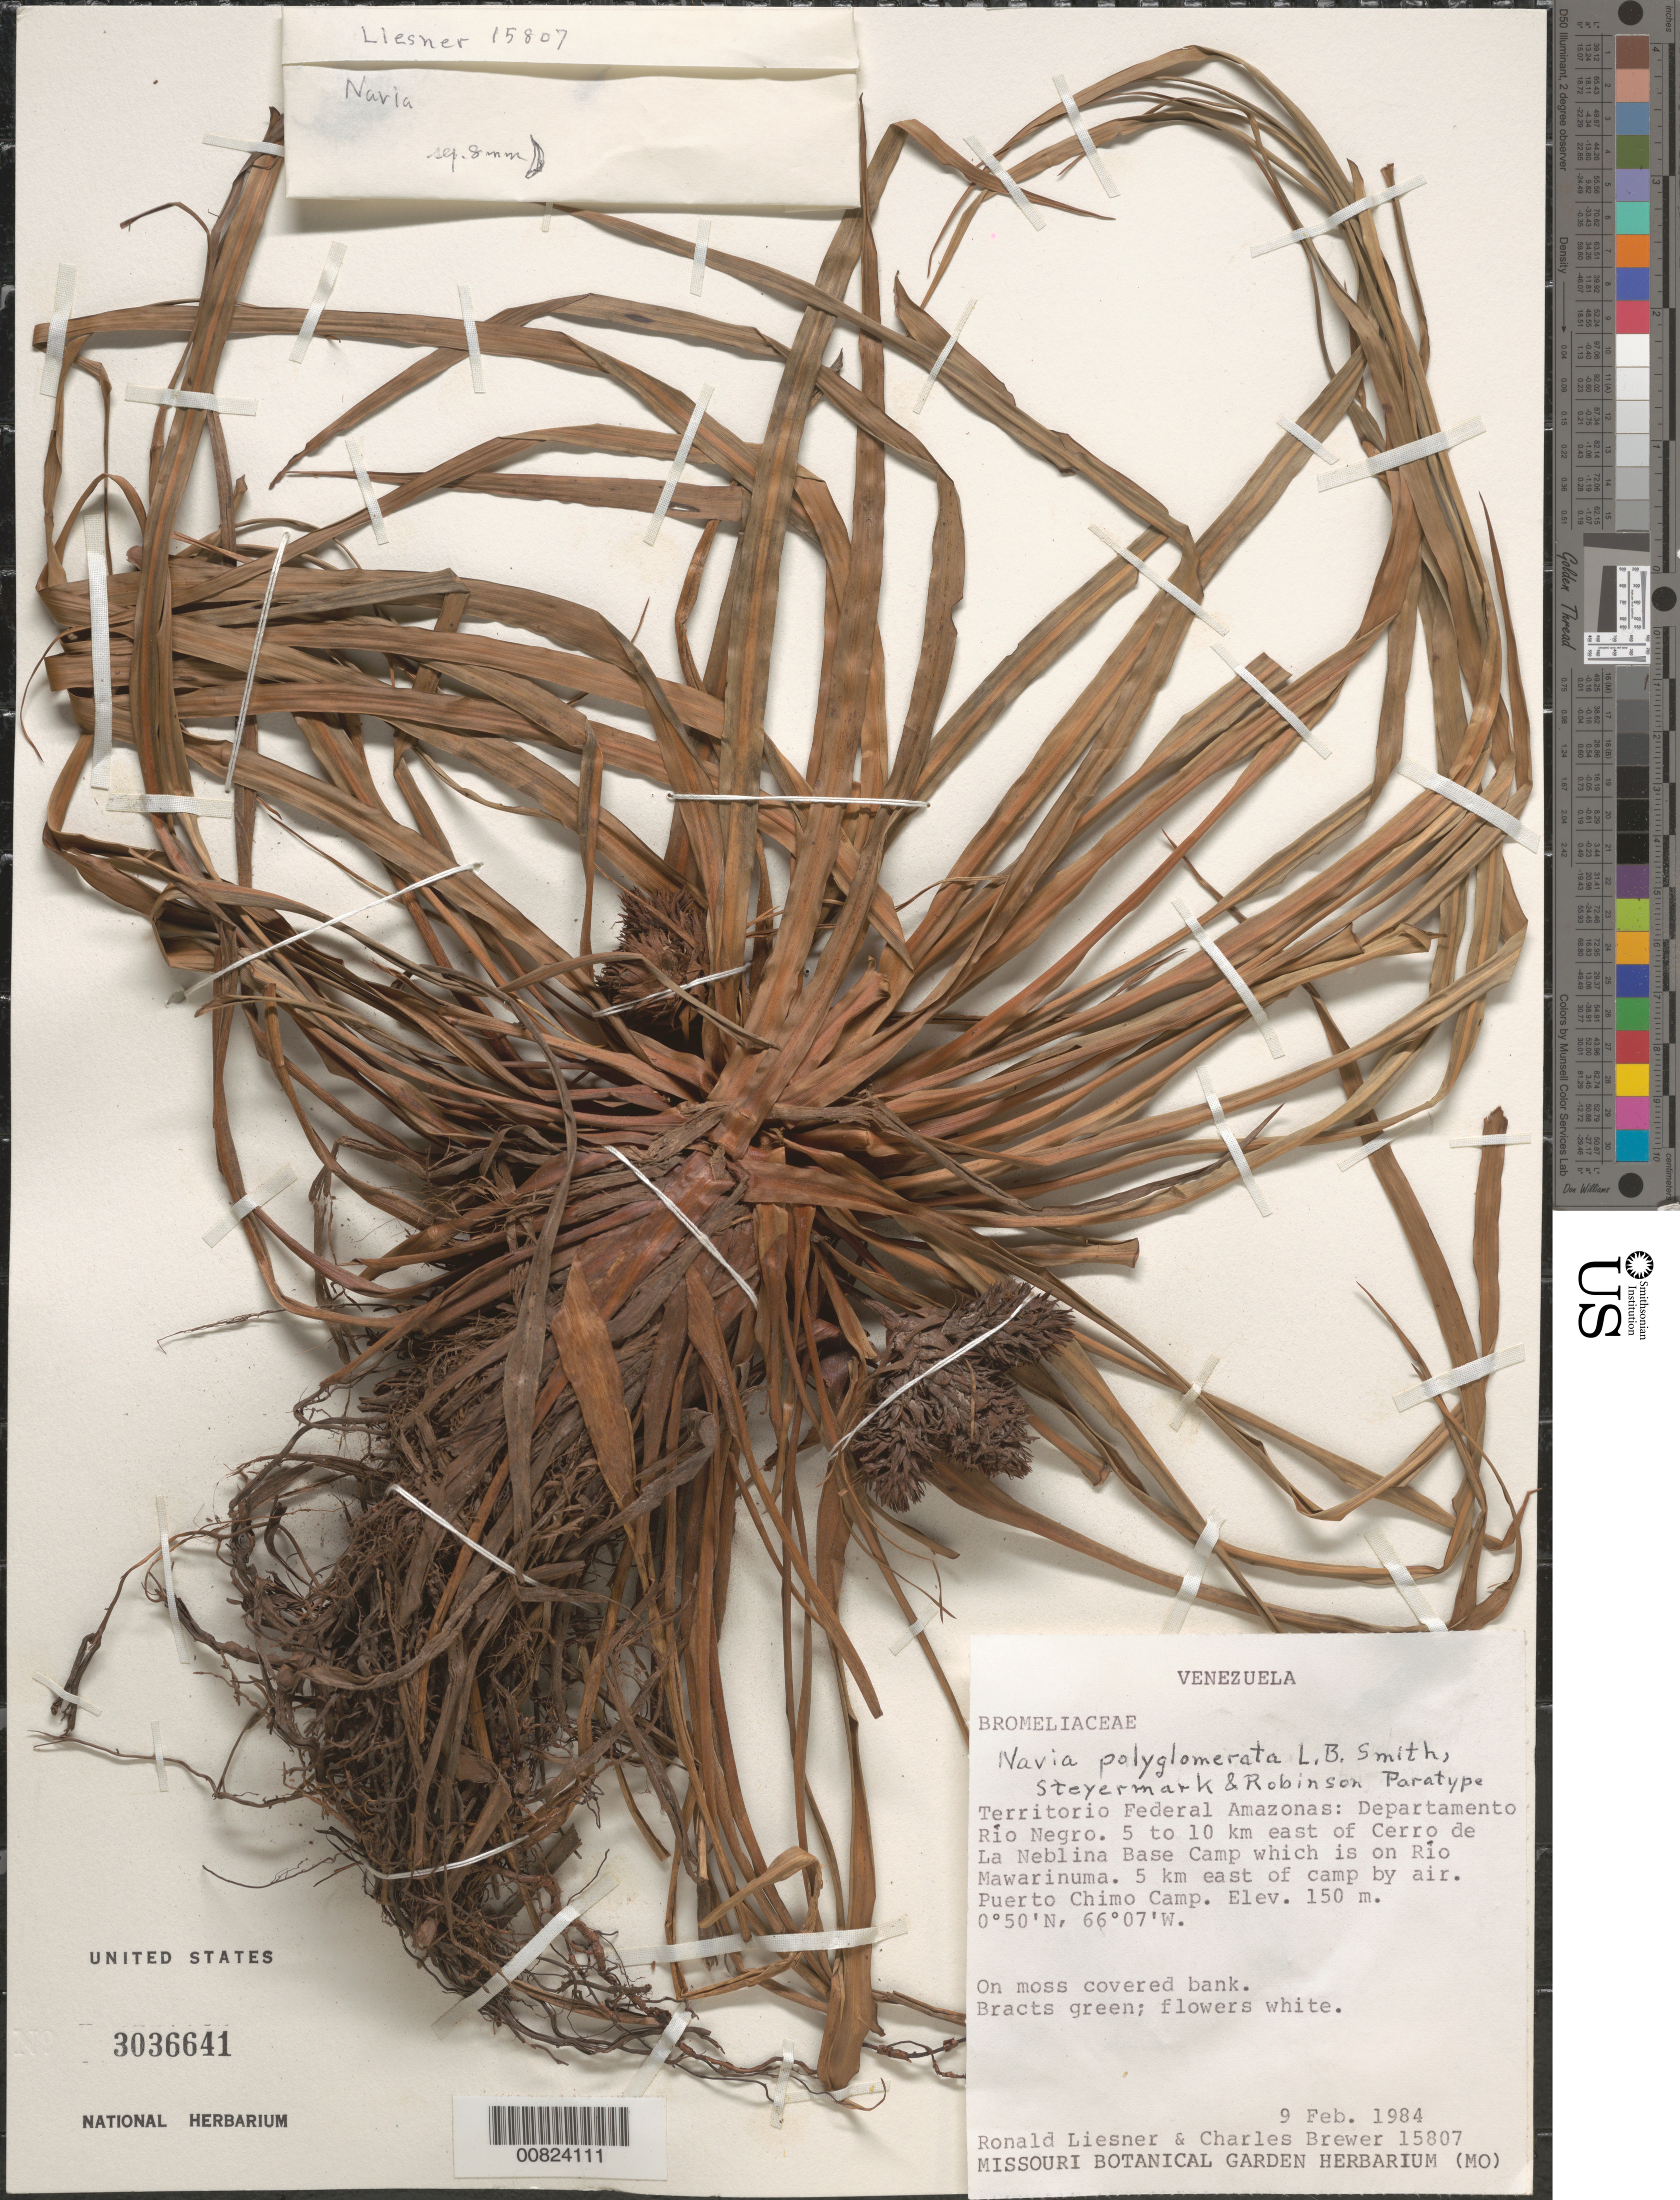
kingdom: Plantae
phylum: Tracheophyta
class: Liliopsida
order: Poales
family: Bromeliaceae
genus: Navia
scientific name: Navia polyglomerata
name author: L.B. Sm.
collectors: R. L. Liesner & C. Brewer-Carias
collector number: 15807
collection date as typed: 9-Feb-84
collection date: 1984-02-09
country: Venezuela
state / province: Amazonas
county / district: Río Negro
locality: Río Mawarinuma, 5-10 km E of Cerro de La Neblina Base Camp; 5 km east of camp by air; Puerto Chimo Camp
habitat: Moss covered bank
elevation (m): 150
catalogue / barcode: US 3036641